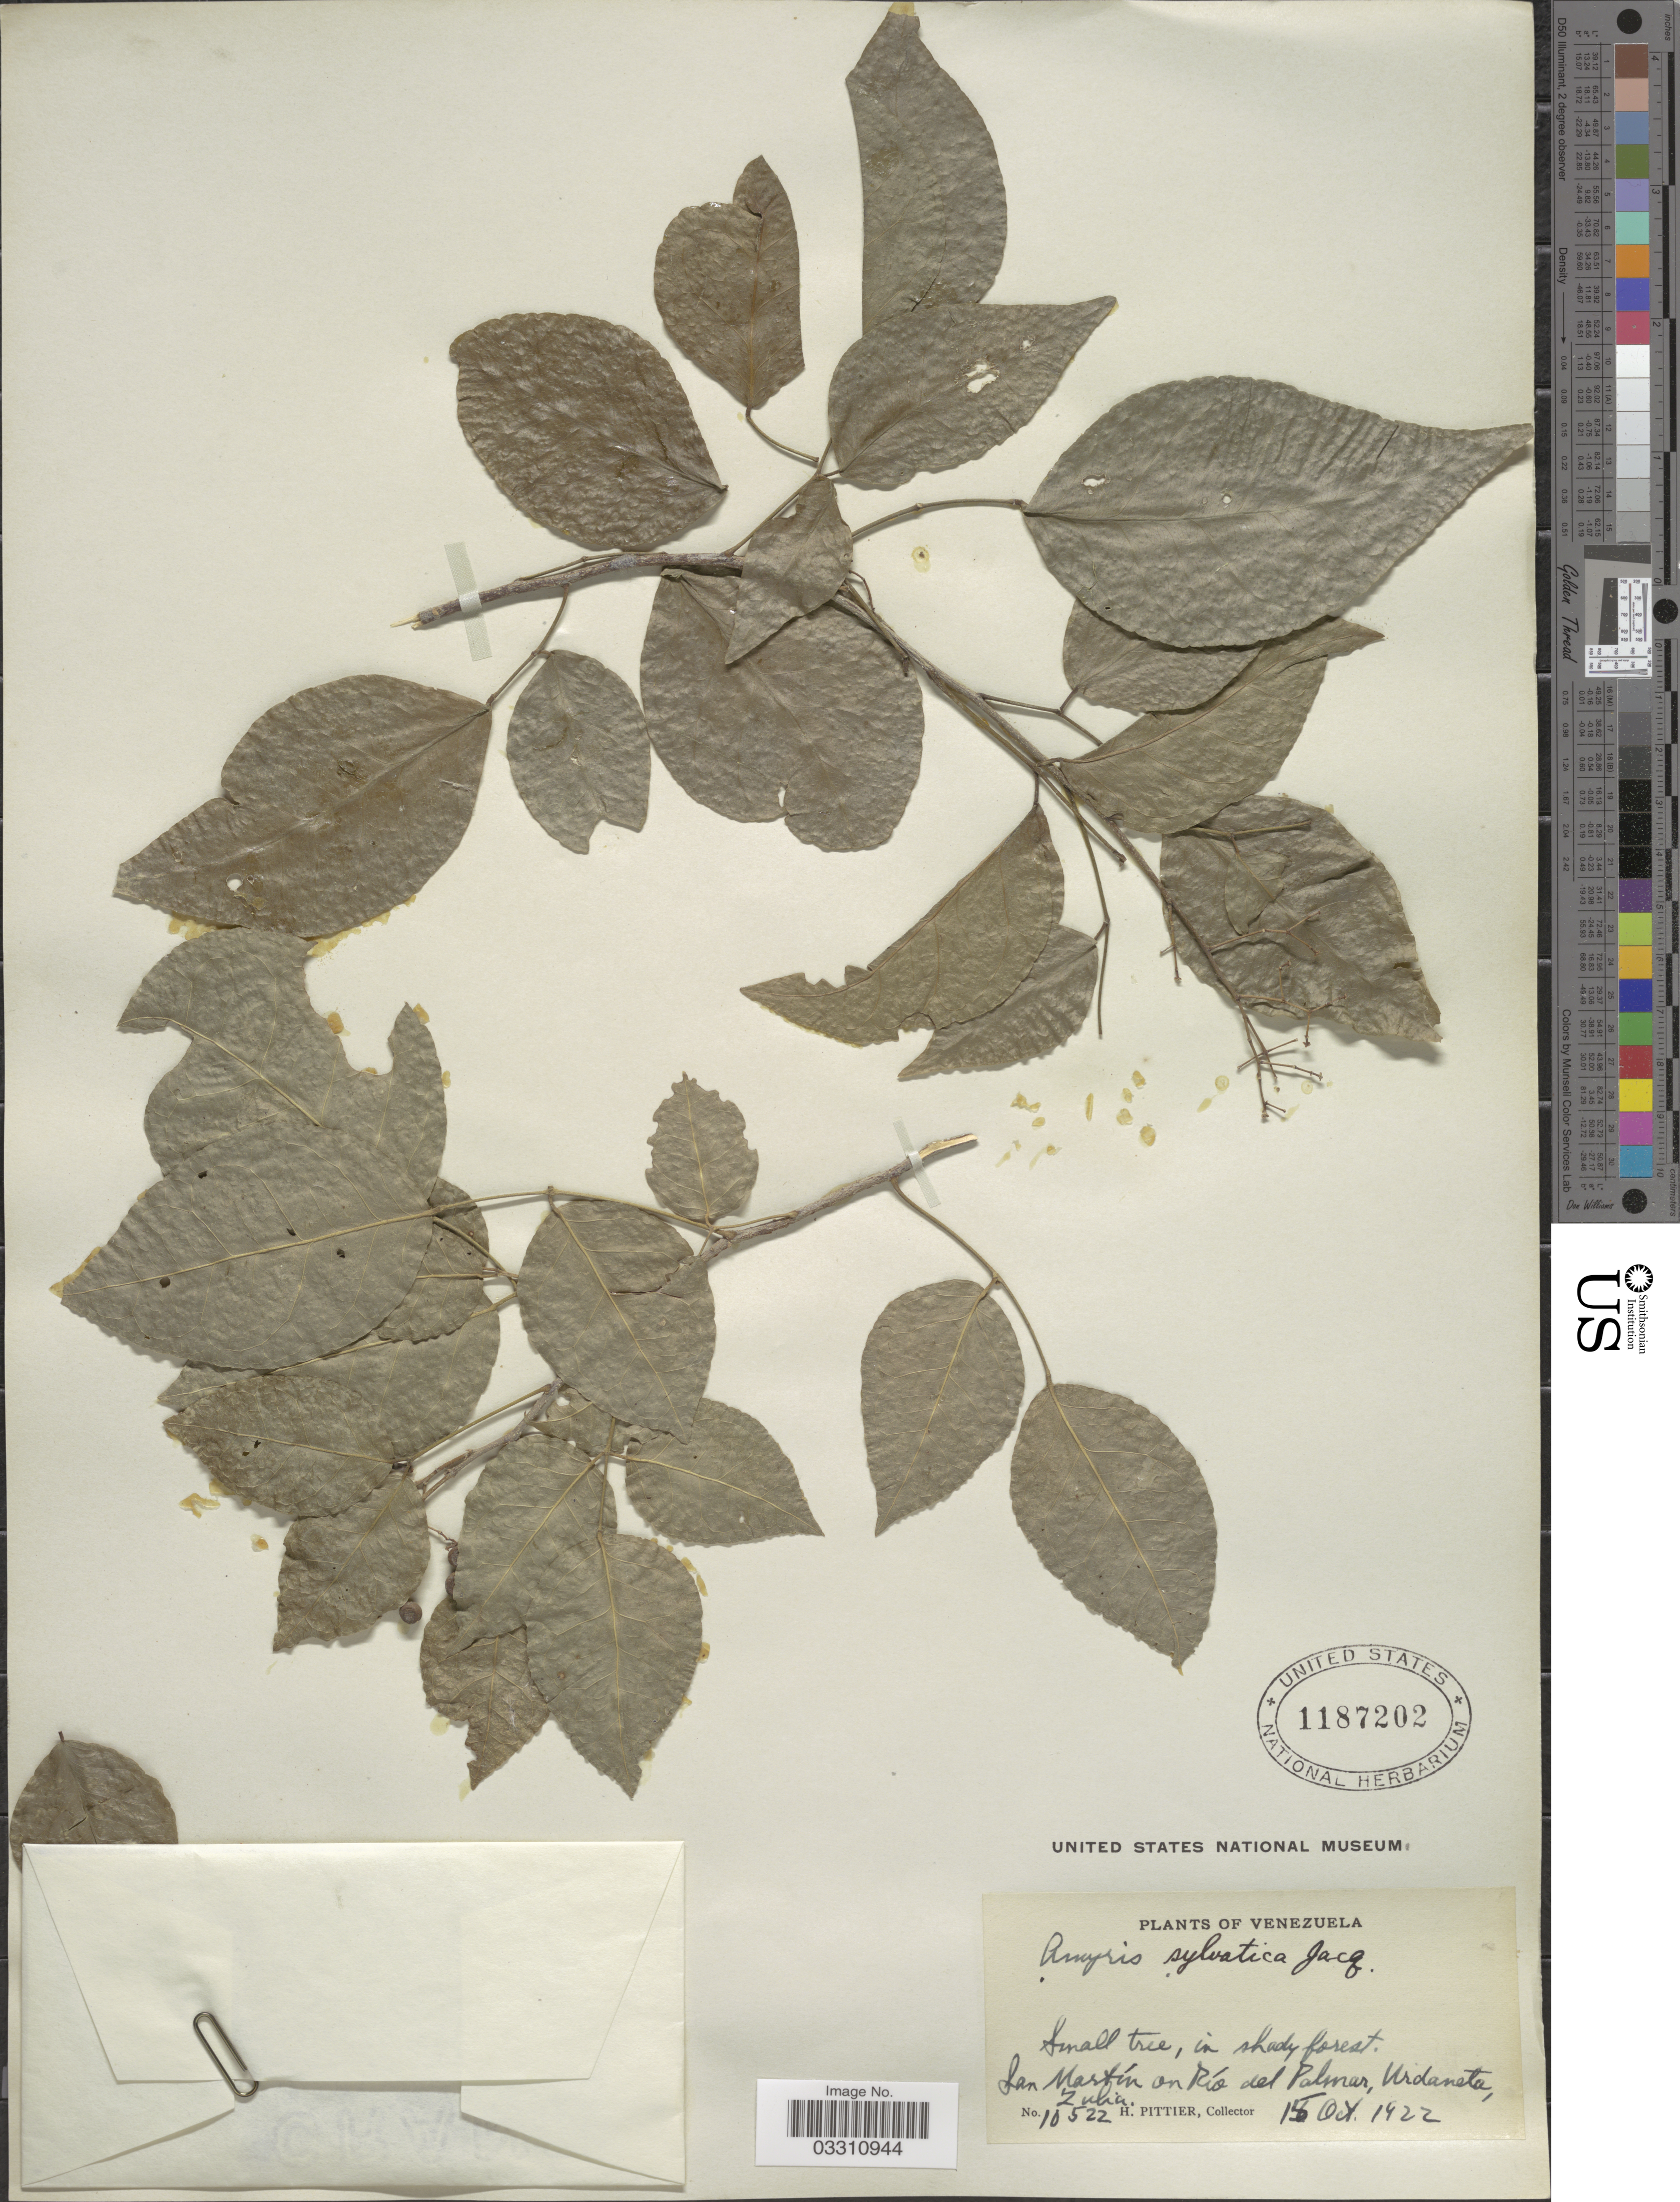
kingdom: Plantae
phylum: Tracheophyta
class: Magnoliopsida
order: Sapindales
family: Rutaceae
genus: Amyris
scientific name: Amyris sylvatica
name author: Jacq.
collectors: H. F. Pittier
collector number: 10522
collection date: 1922-10-15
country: Venezuela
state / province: Zulia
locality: San Martín on Río del Palmar, Urdaneta.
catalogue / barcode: US 1187202